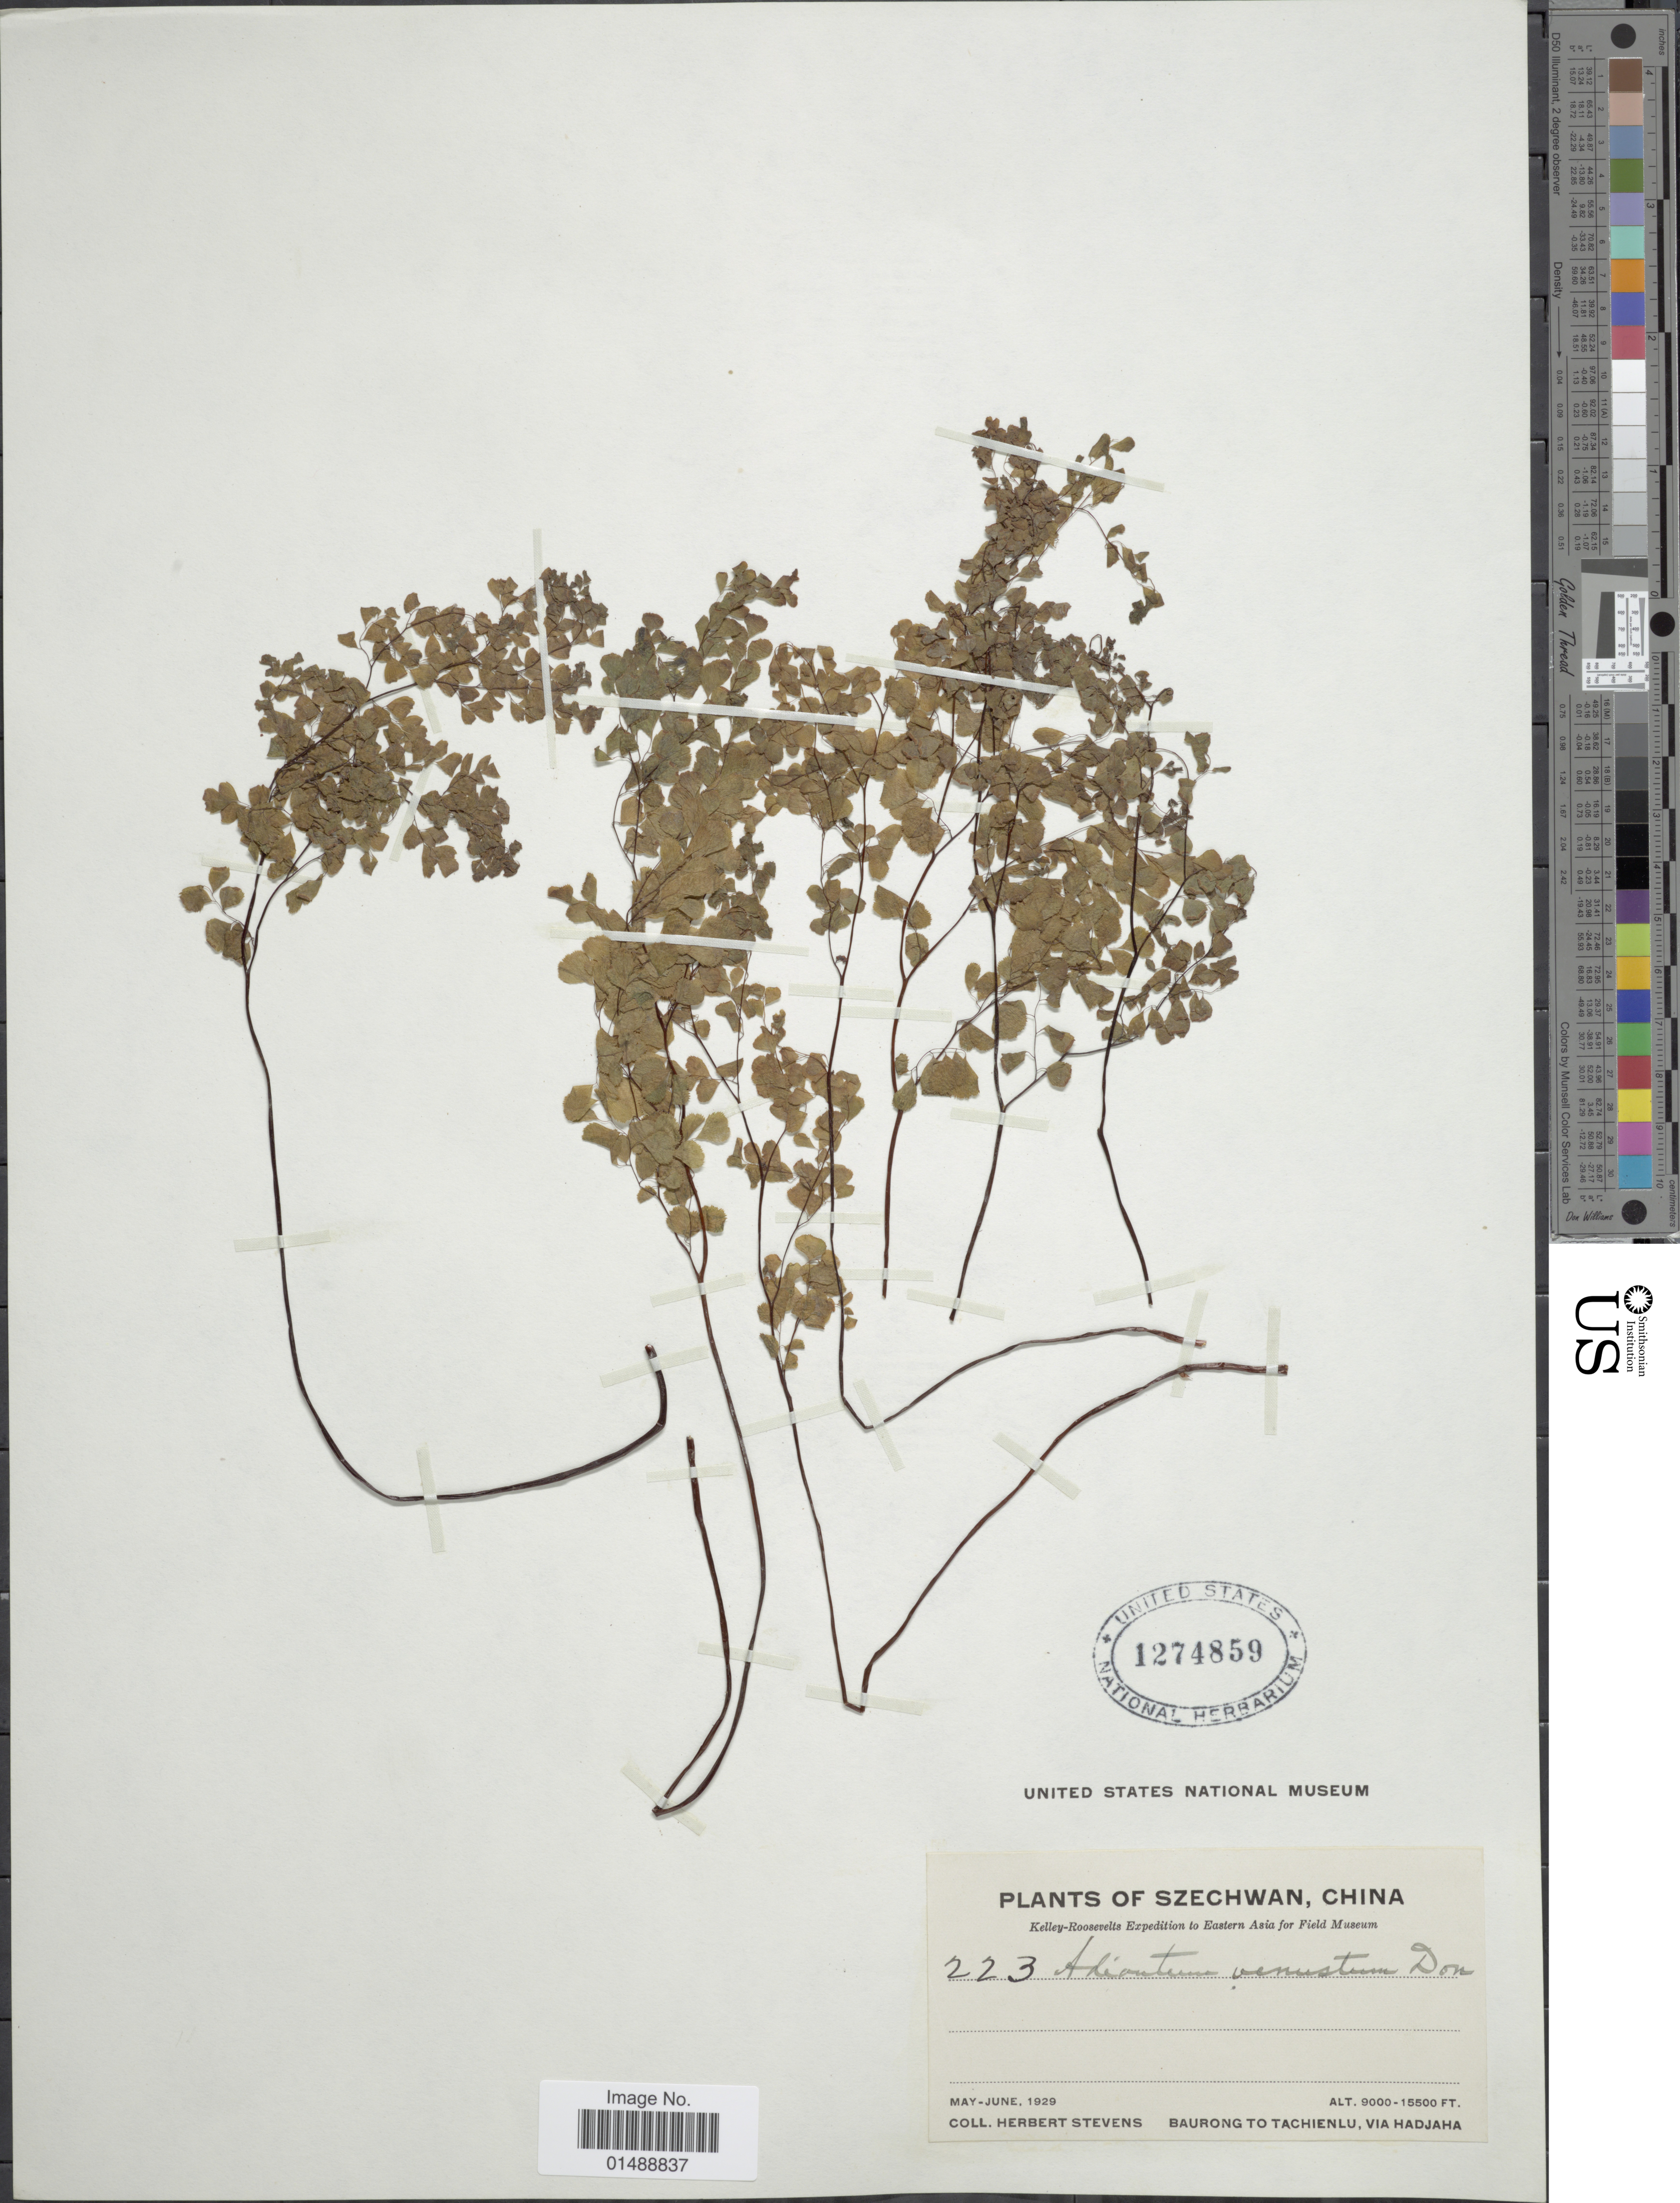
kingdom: Plantae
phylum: Tracheophyta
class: Polypodiopsida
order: Polypodiales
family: Pteridaceae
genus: Adiantum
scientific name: Adiantum venustum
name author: D. Don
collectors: H. Stevens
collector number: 223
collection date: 1929-05/1929-06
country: China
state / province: Sichuan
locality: Szechwan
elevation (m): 2743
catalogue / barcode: US 1274859